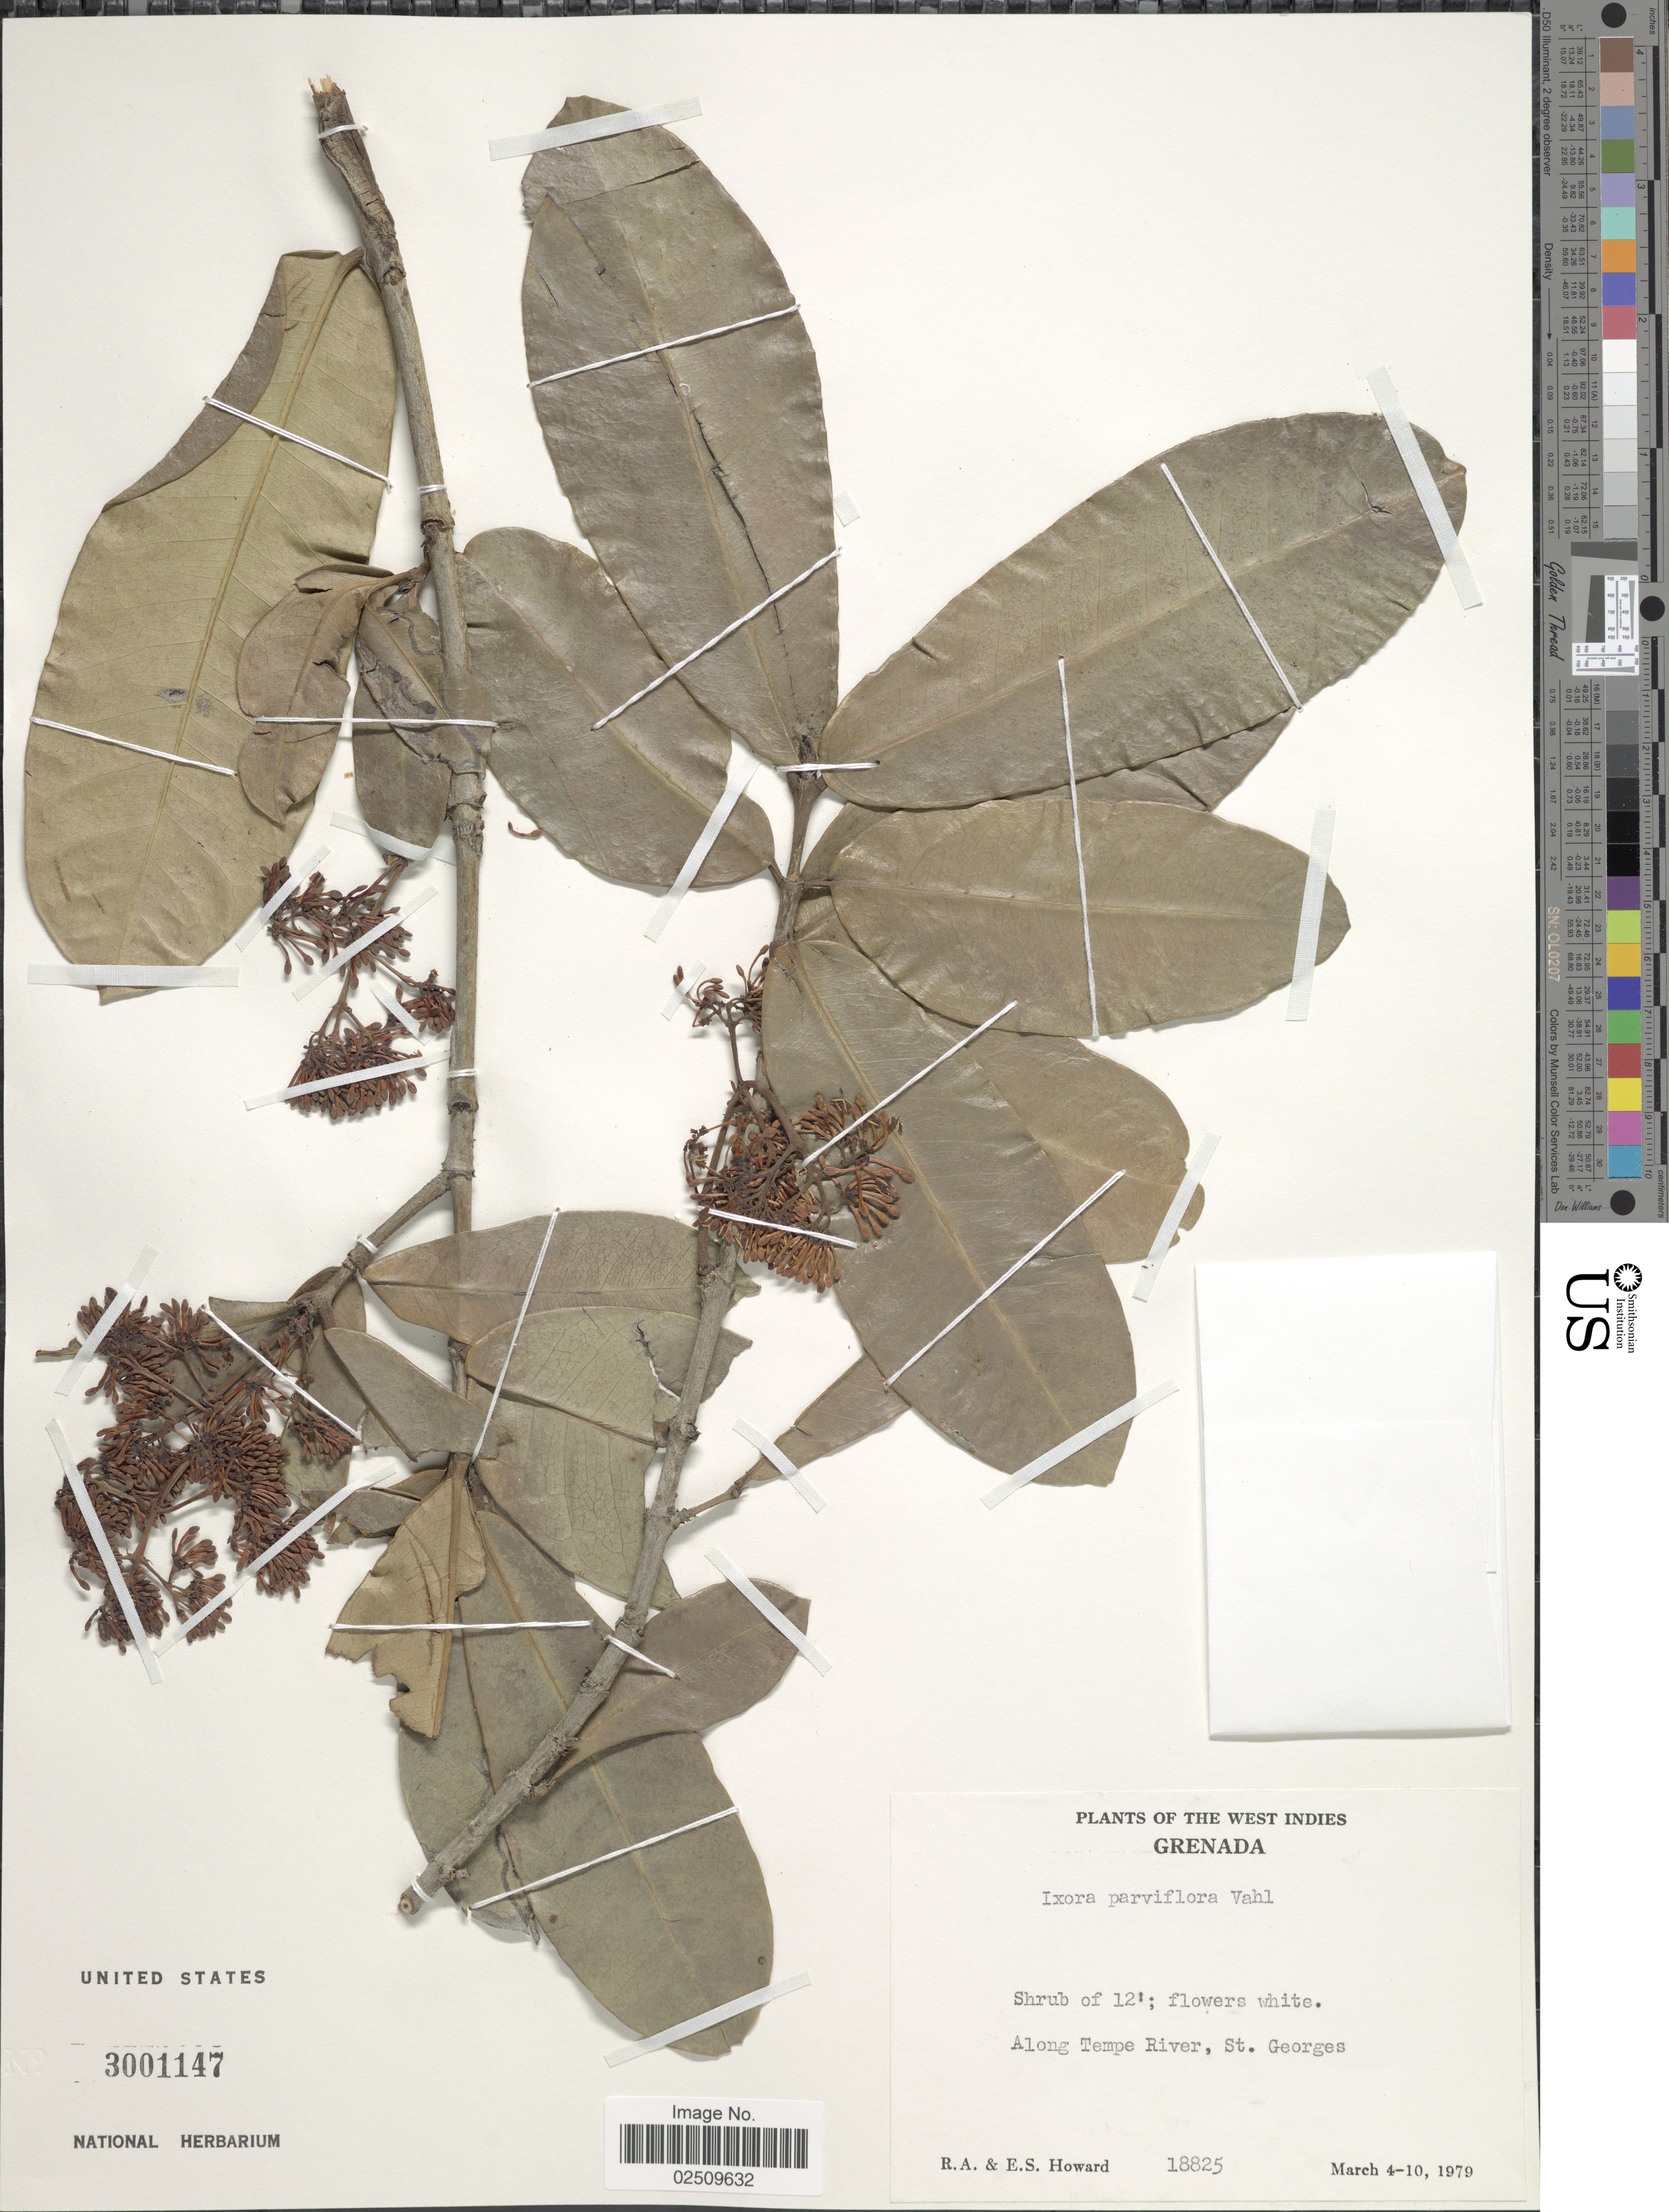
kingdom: Plantae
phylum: Tracheophyta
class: Magnoliopsida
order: Gentianales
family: Rubiaceae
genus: Ixora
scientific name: Ixora parviflora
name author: Vahl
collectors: R. A. Howard & E. S. Howard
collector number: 18825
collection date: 1979-03-04/1979-03-10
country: Grenada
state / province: Saint George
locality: Along Tempe River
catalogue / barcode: US 3001147